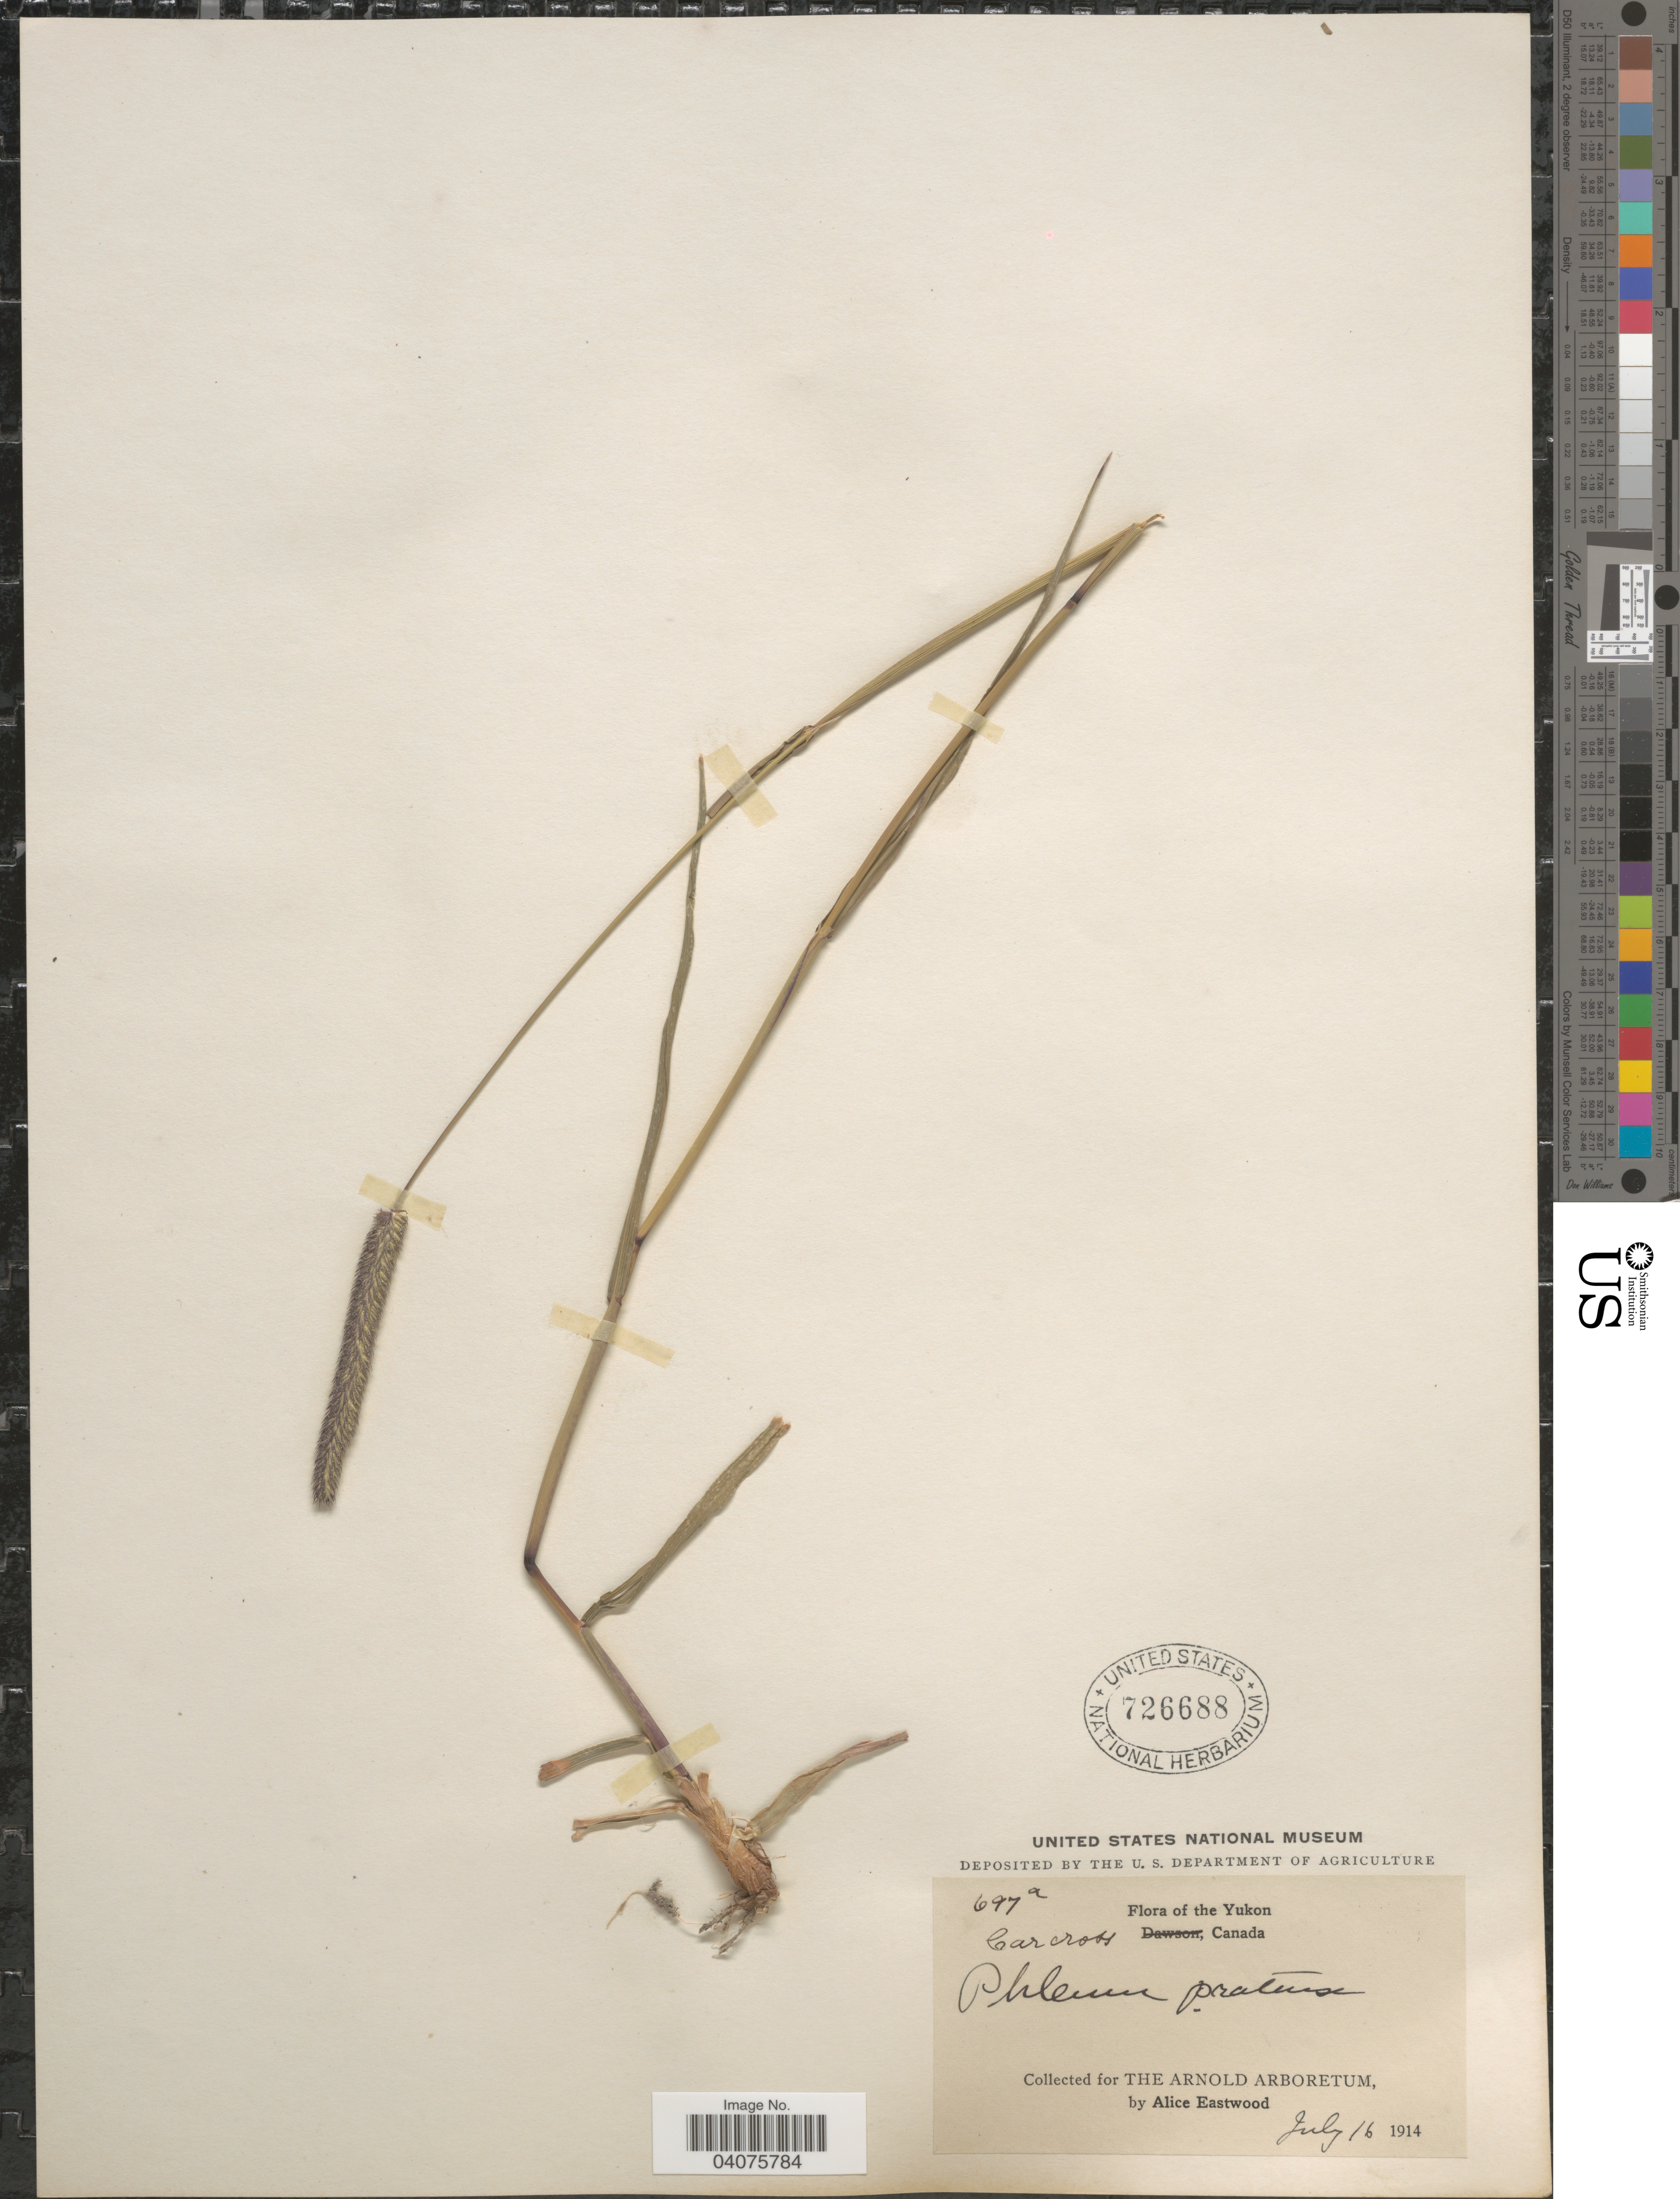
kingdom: Plantae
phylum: Tracheophyta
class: Liliopsida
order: Poales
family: Poaceae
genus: Phleum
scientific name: Phleum pratense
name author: L.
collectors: A. Eastwood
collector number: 697a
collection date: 1914-07-16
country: Canada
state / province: Yukon Territory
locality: Carcross.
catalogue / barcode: US 726688